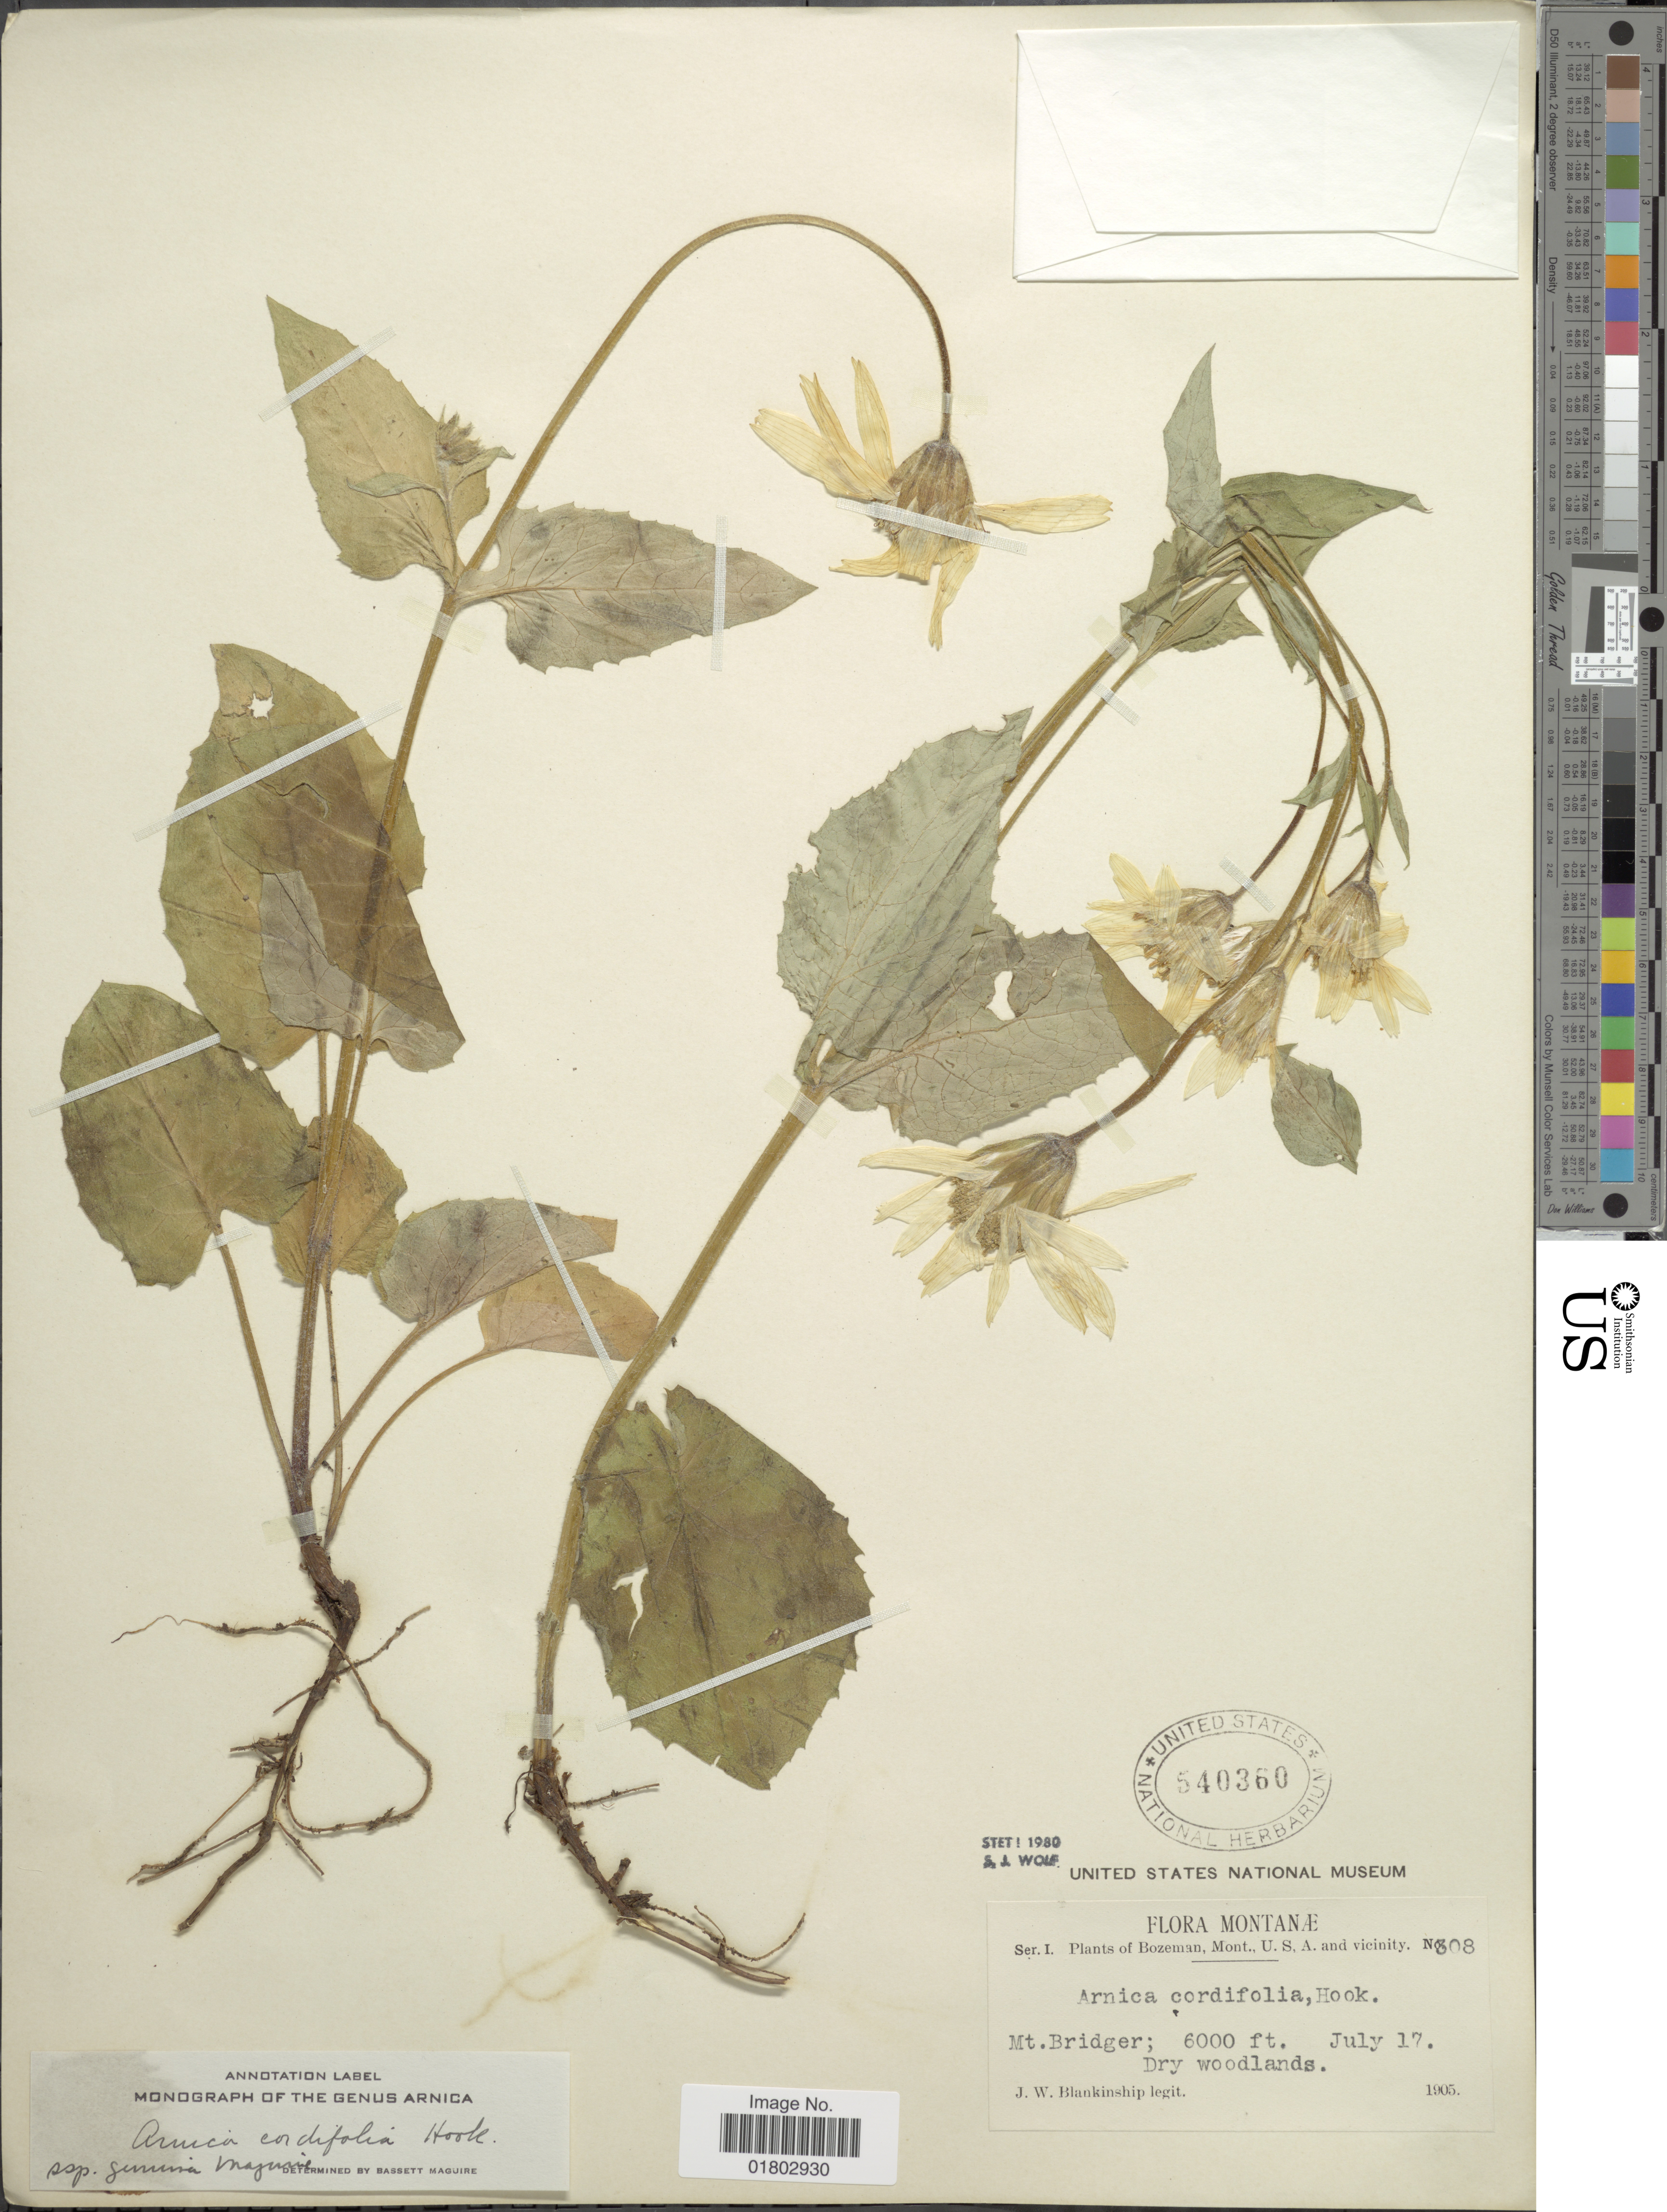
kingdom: Plantae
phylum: Tracheophyta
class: Magnoliopsida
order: Asterales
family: Asteraceae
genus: Arnica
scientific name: Arnica cordifolia subsp. genuina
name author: Maguire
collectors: J. W. Blankinship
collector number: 308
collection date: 1905-07-17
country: United States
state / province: Montana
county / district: Gallatin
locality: Bozeman, Mt Bridger; Dry woodlands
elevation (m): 1829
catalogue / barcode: US 540360